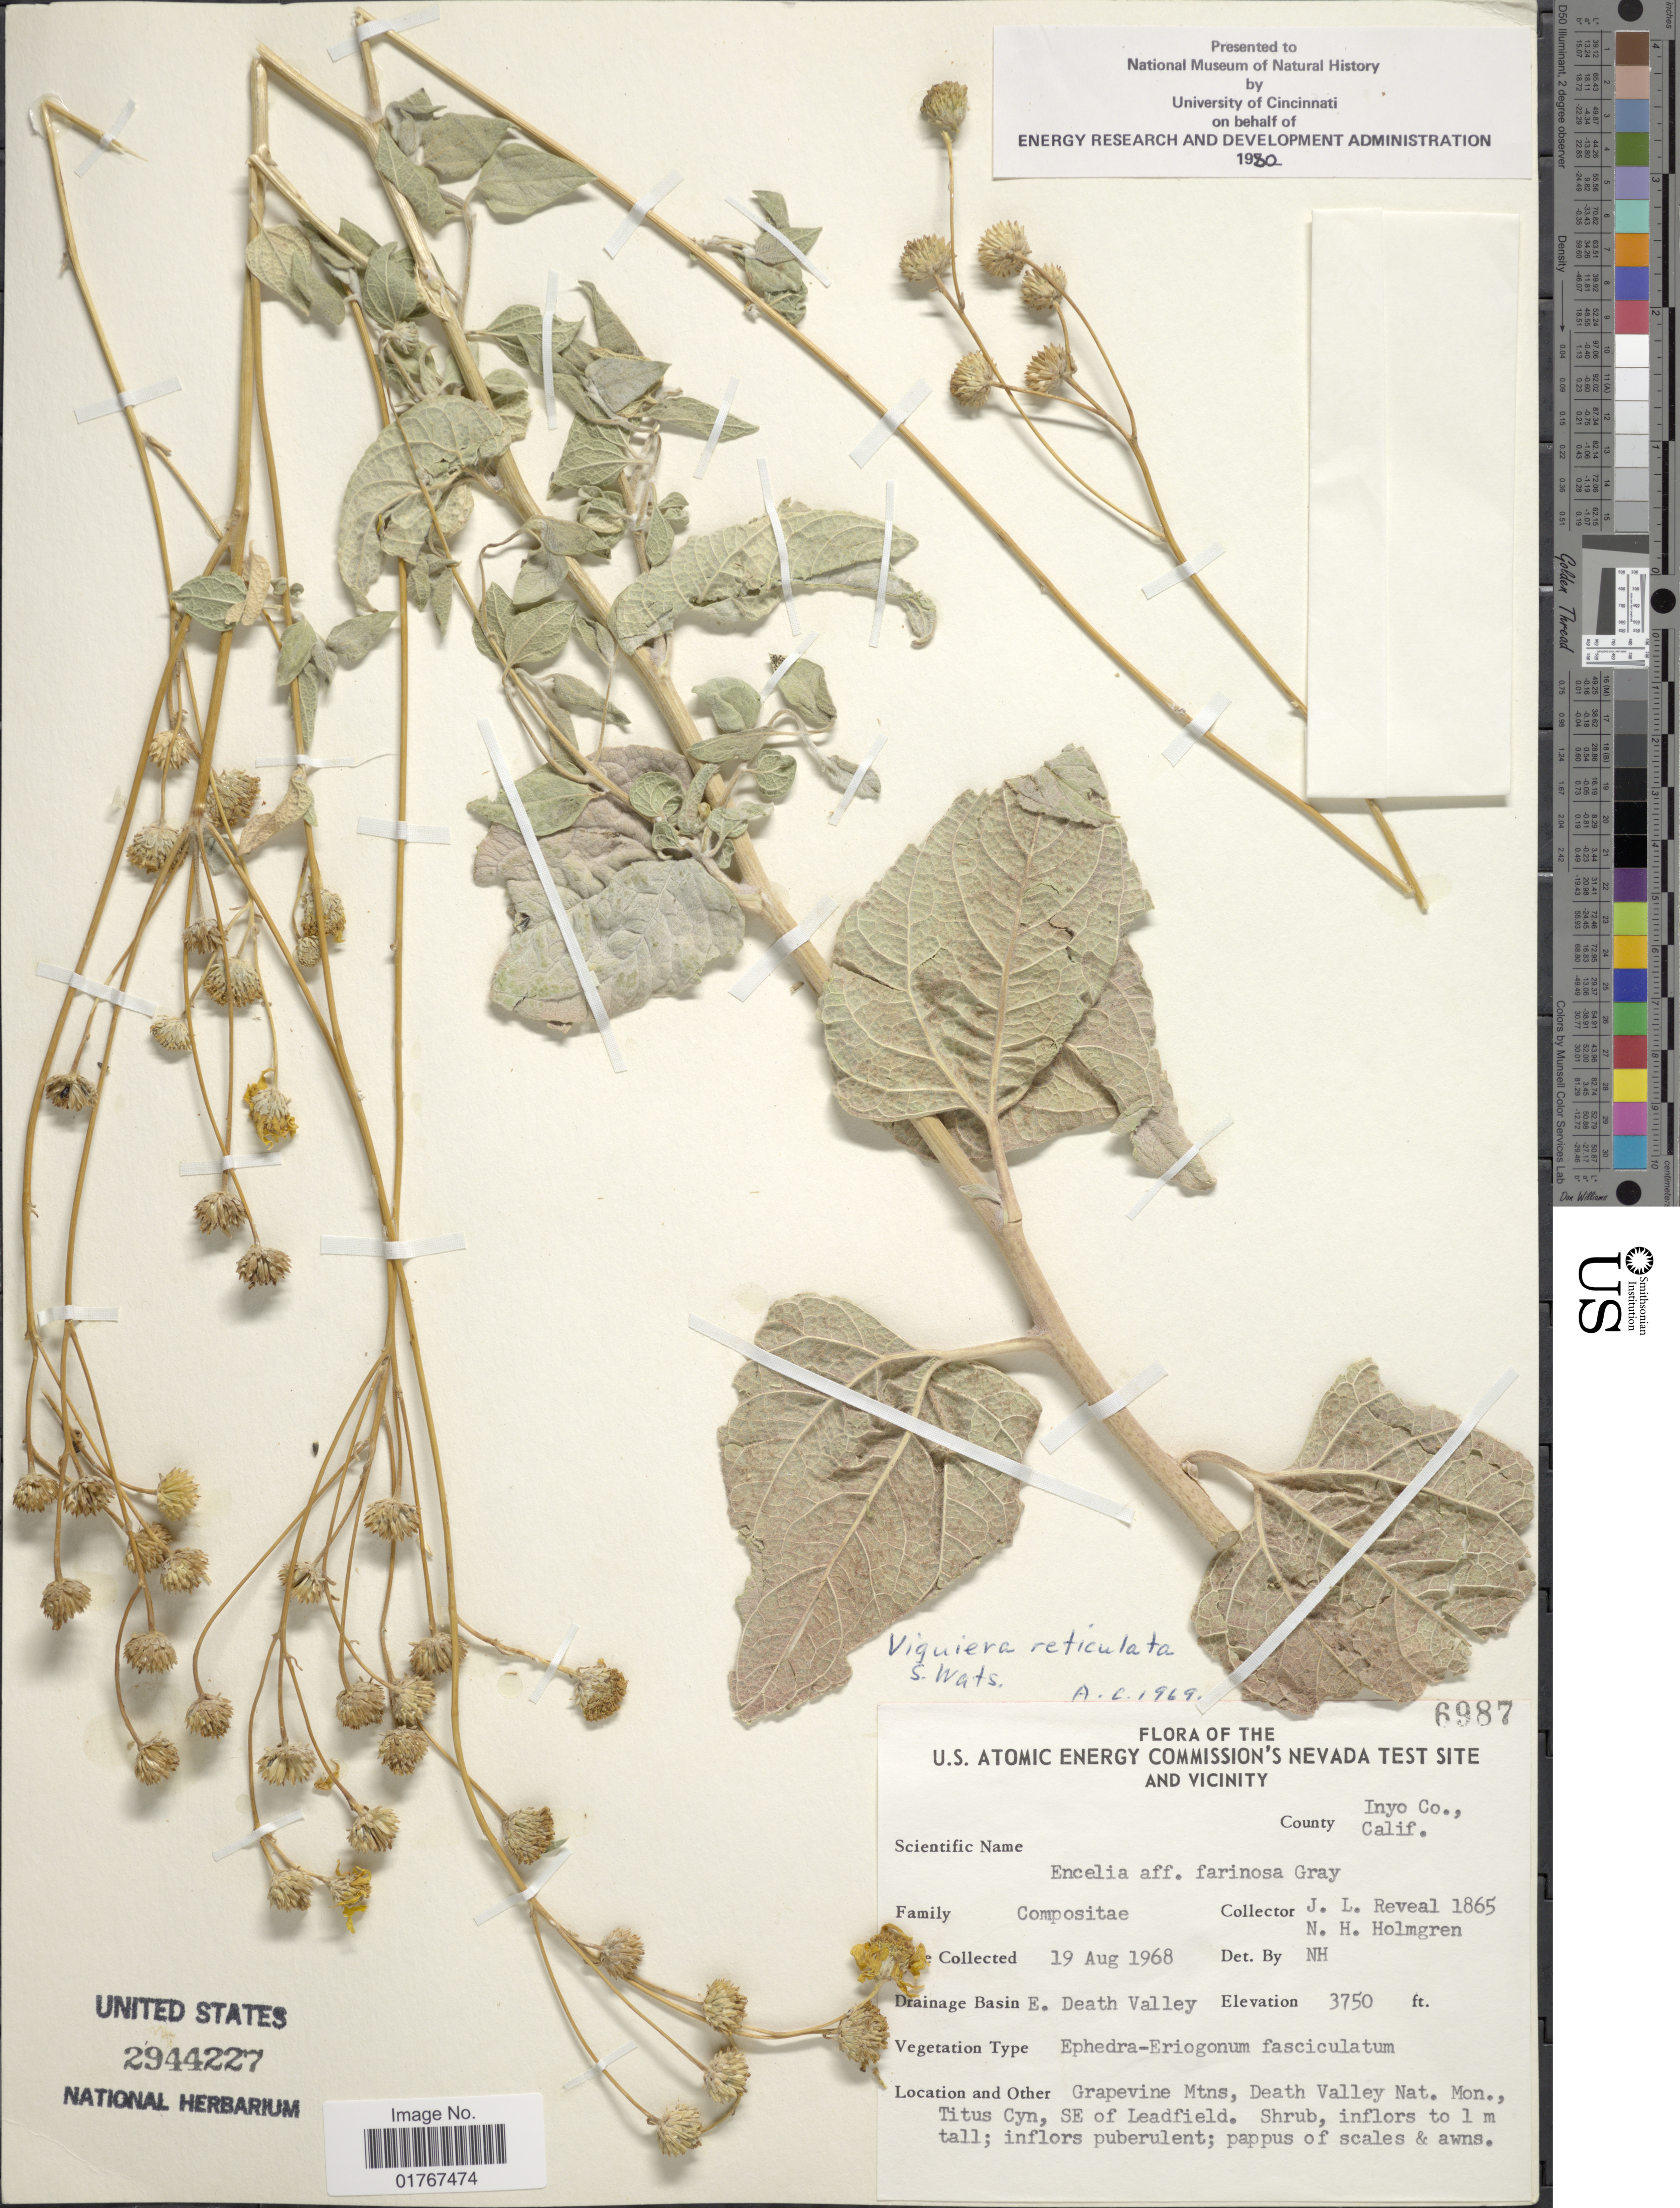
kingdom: Plantae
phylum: Tracheophyta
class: Magnoliopsida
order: Asterales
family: Asteraceae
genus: Viguiera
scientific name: Viguiera reticulata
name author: S. Watson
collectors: J. L. Reveal & N. H. Holmgren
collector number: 1865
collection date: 1968-08-19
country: United States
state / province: Nevada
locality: U.S. Atomic Energy Commision's Nevada Test Site and vicinity, County Inyo Co., Calif., Drainage Basin E. Death Valley, Grapevine Mtns, Death Valley Nat. Mon., Titus Cyn, SE of Leadfield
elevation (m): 1143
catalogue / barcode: US 2944227